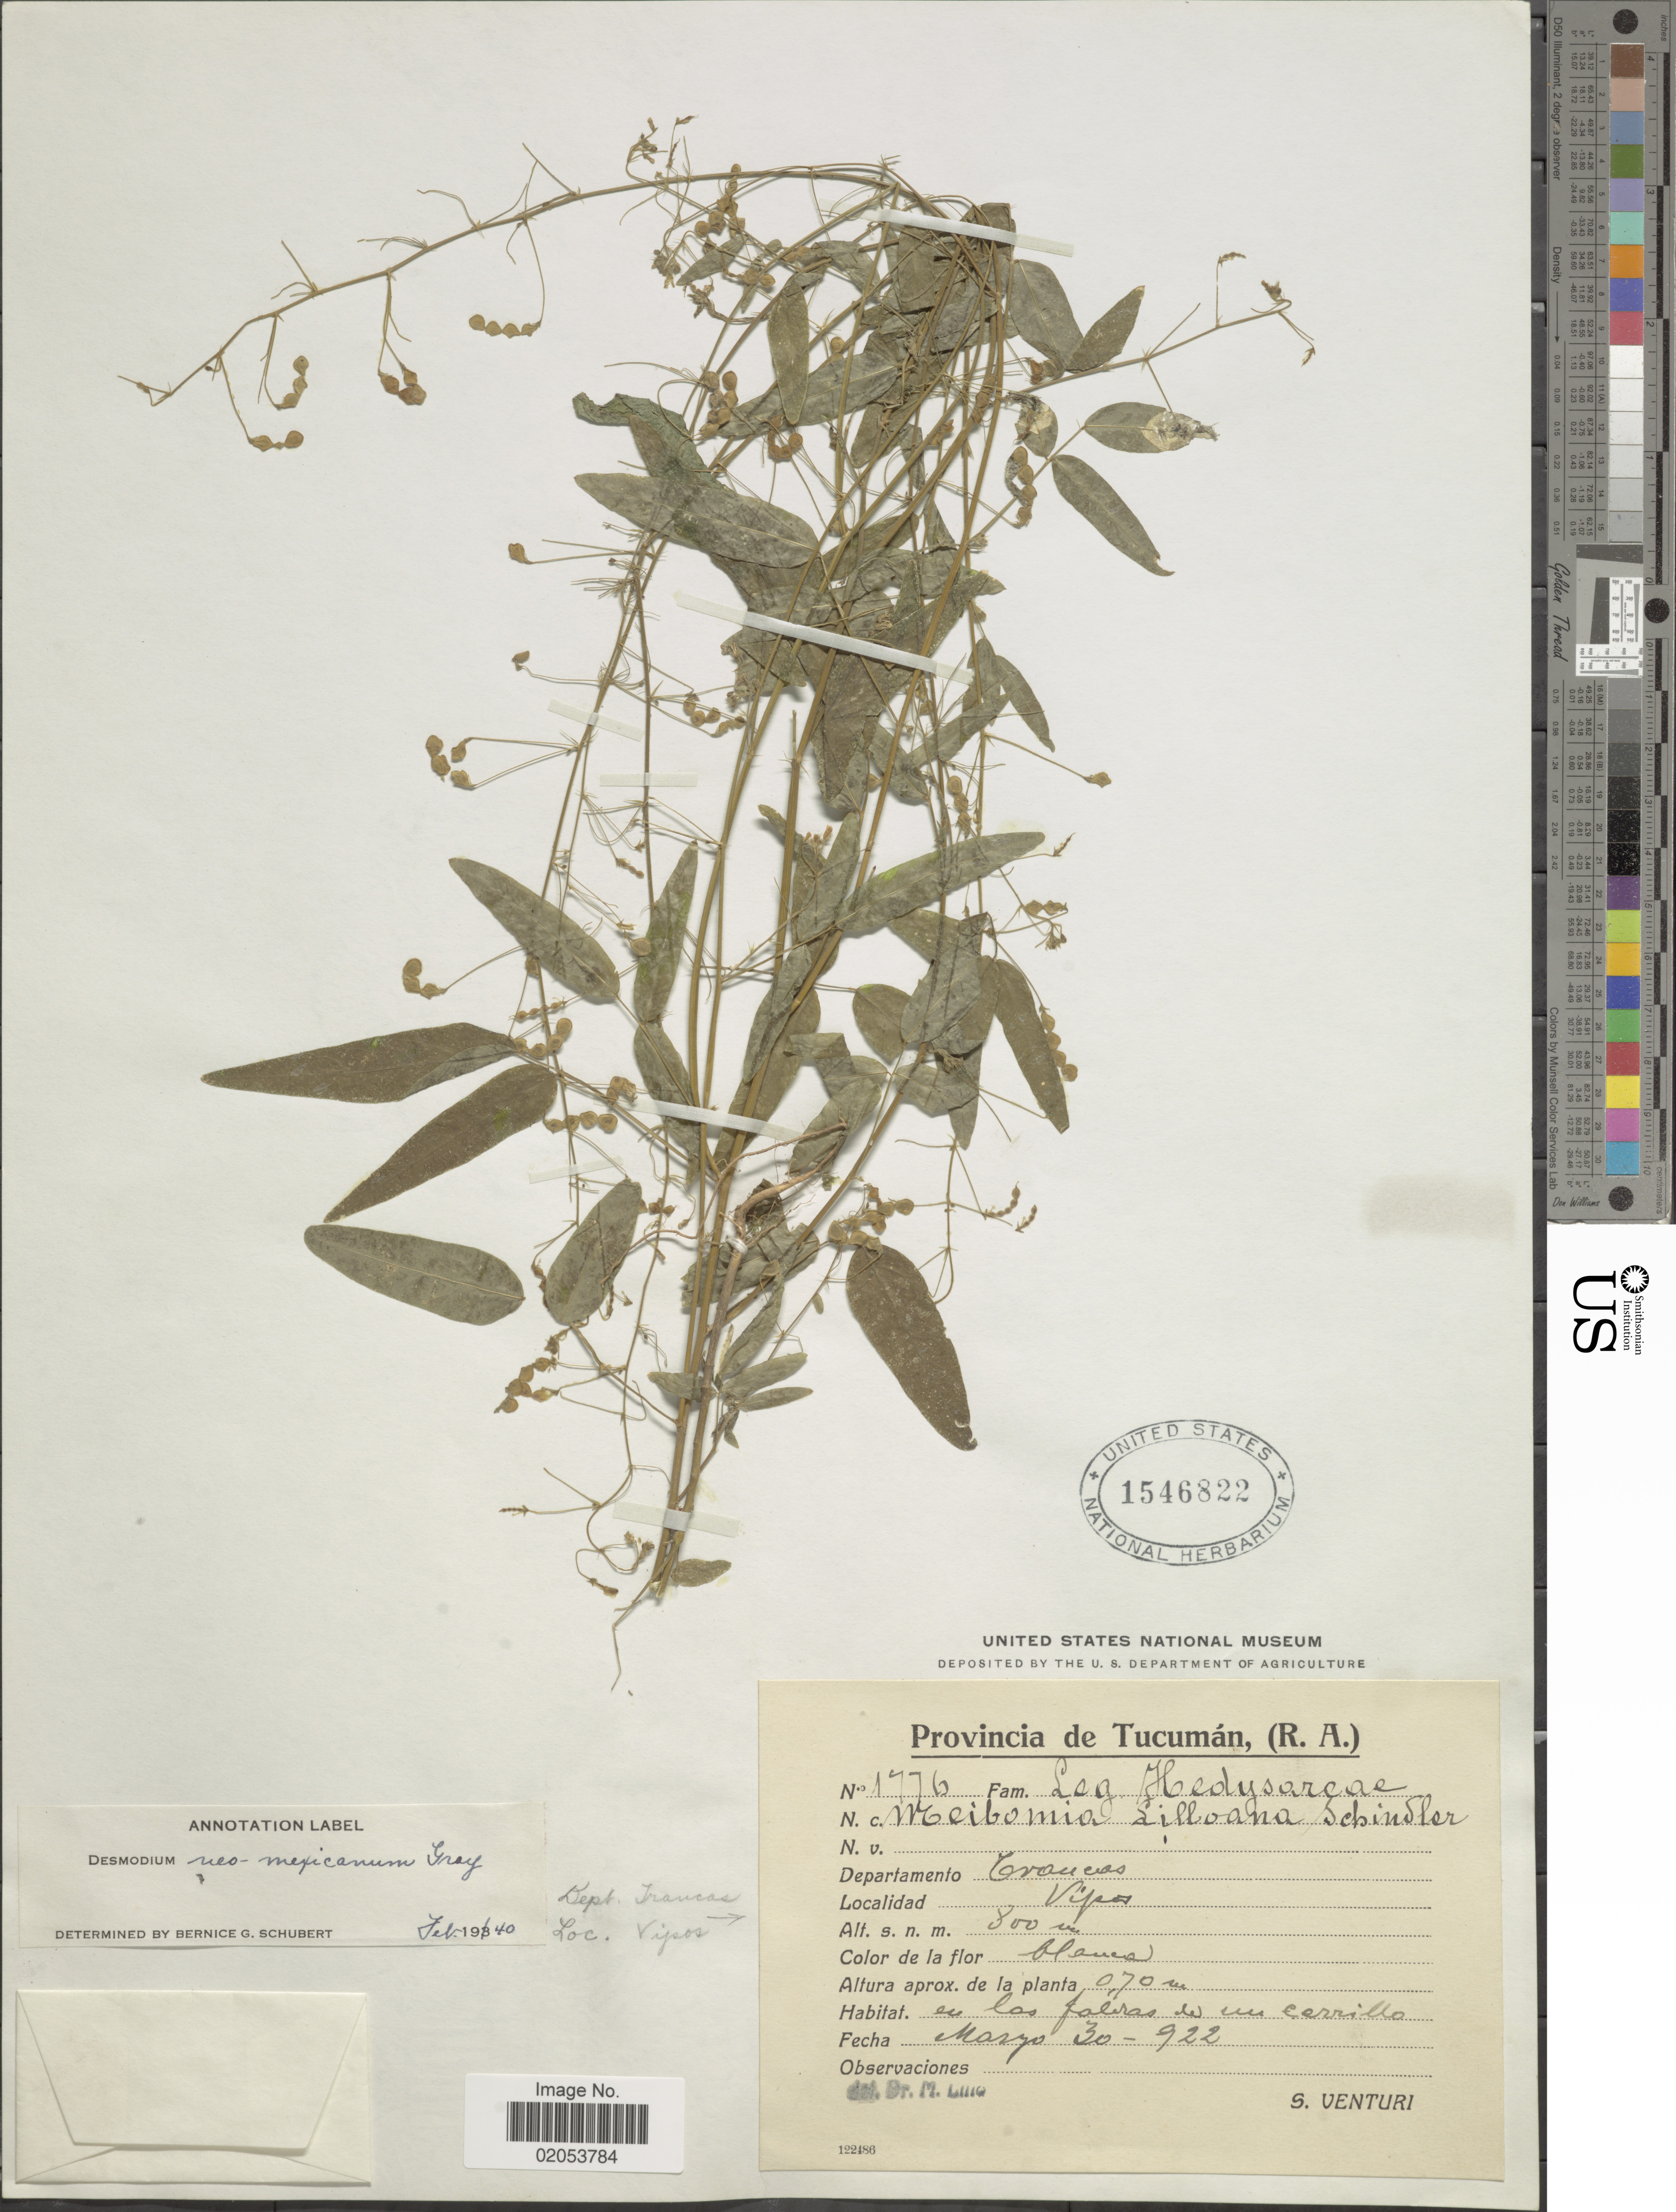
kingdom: Plantae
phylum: Tracheophyta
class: Magnoliopsida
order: Fabales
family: Fabaceae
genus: Desmodium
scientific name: Desmodium neomexicanum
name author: A. Gray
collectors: S. Venturi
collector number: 1776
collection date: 1922-03-30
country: Argentina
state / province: Tucuman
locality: Provincia de Tucuman, (R. A.). Departamanto Graneros, Vipos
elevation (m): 800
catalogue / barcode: US 1546822